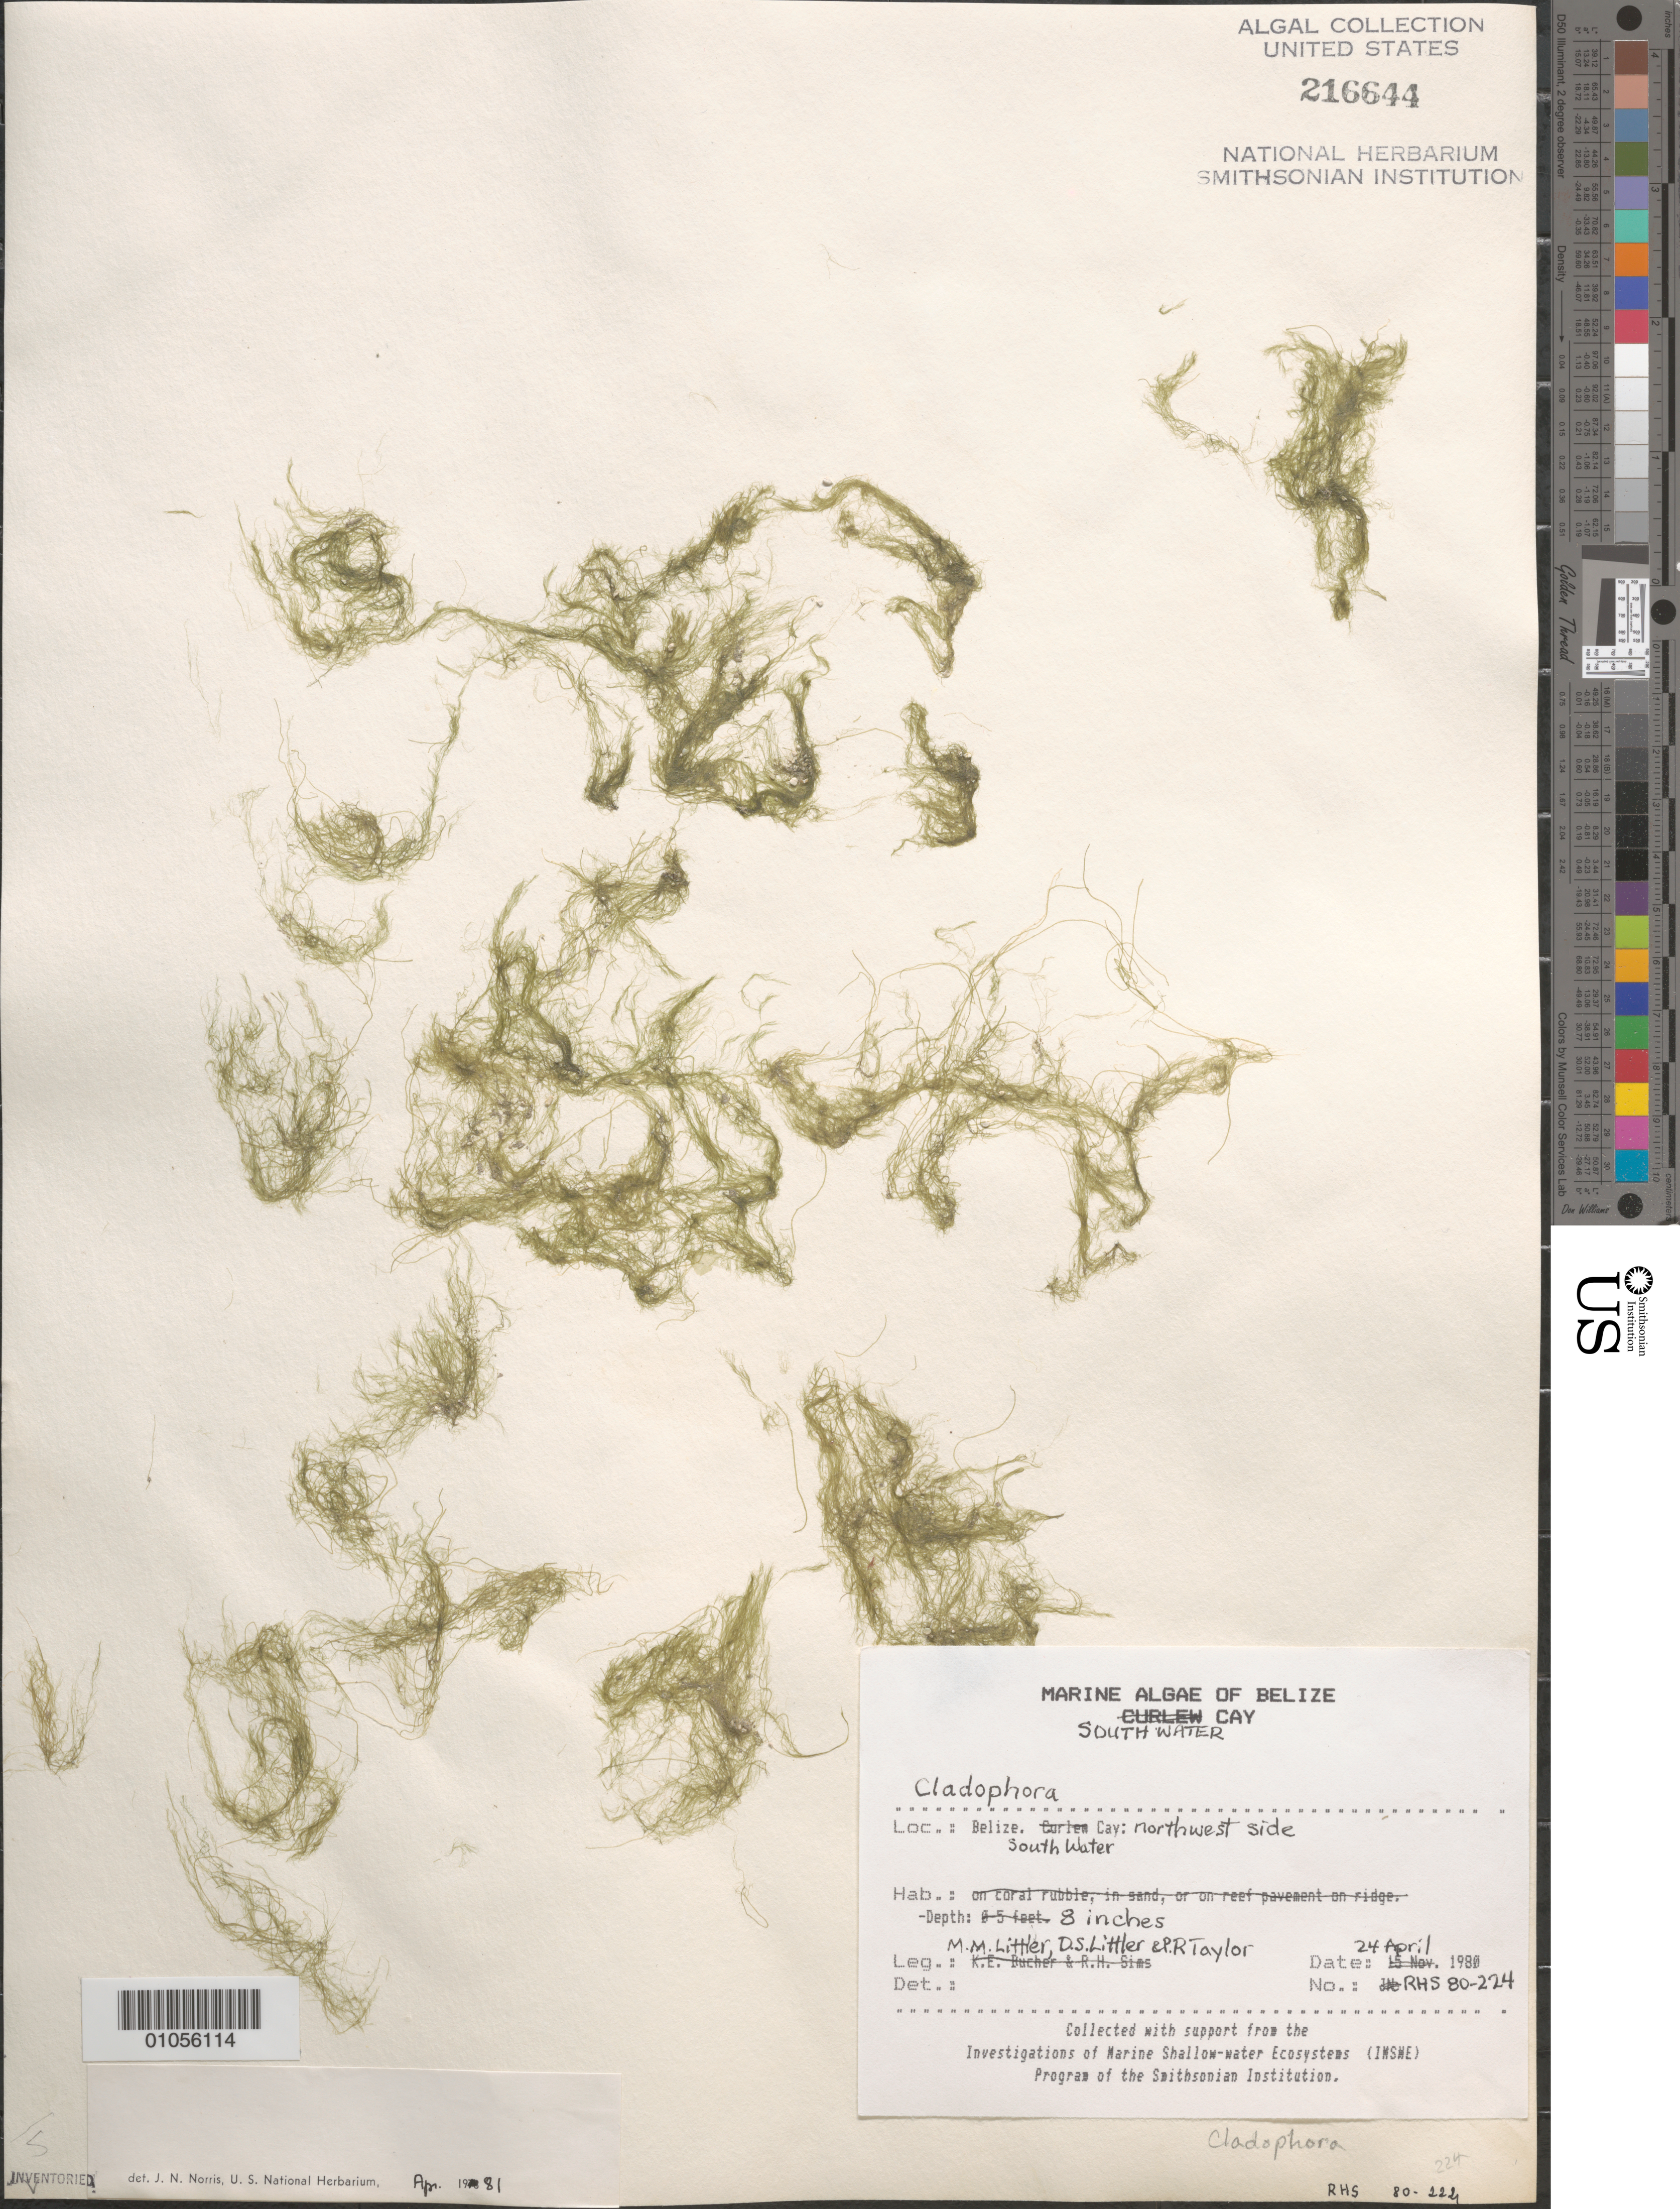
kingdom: Plantae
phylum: Chlorophyta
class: Ulvophyceae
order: Cladophorales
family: Cladophoraceae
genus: Cladophora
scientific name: Cladophora sp.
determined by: Norris, James N.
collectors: M. M. Littler, D. S. Littler & P. R. Taylor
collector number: RHS 80-224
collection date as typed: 24 Apr 1980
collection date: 1980-04-24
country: Belize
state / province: Stann Creek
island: South Water Cay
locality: Northwest side of South Water Cay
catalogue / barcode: US 216644